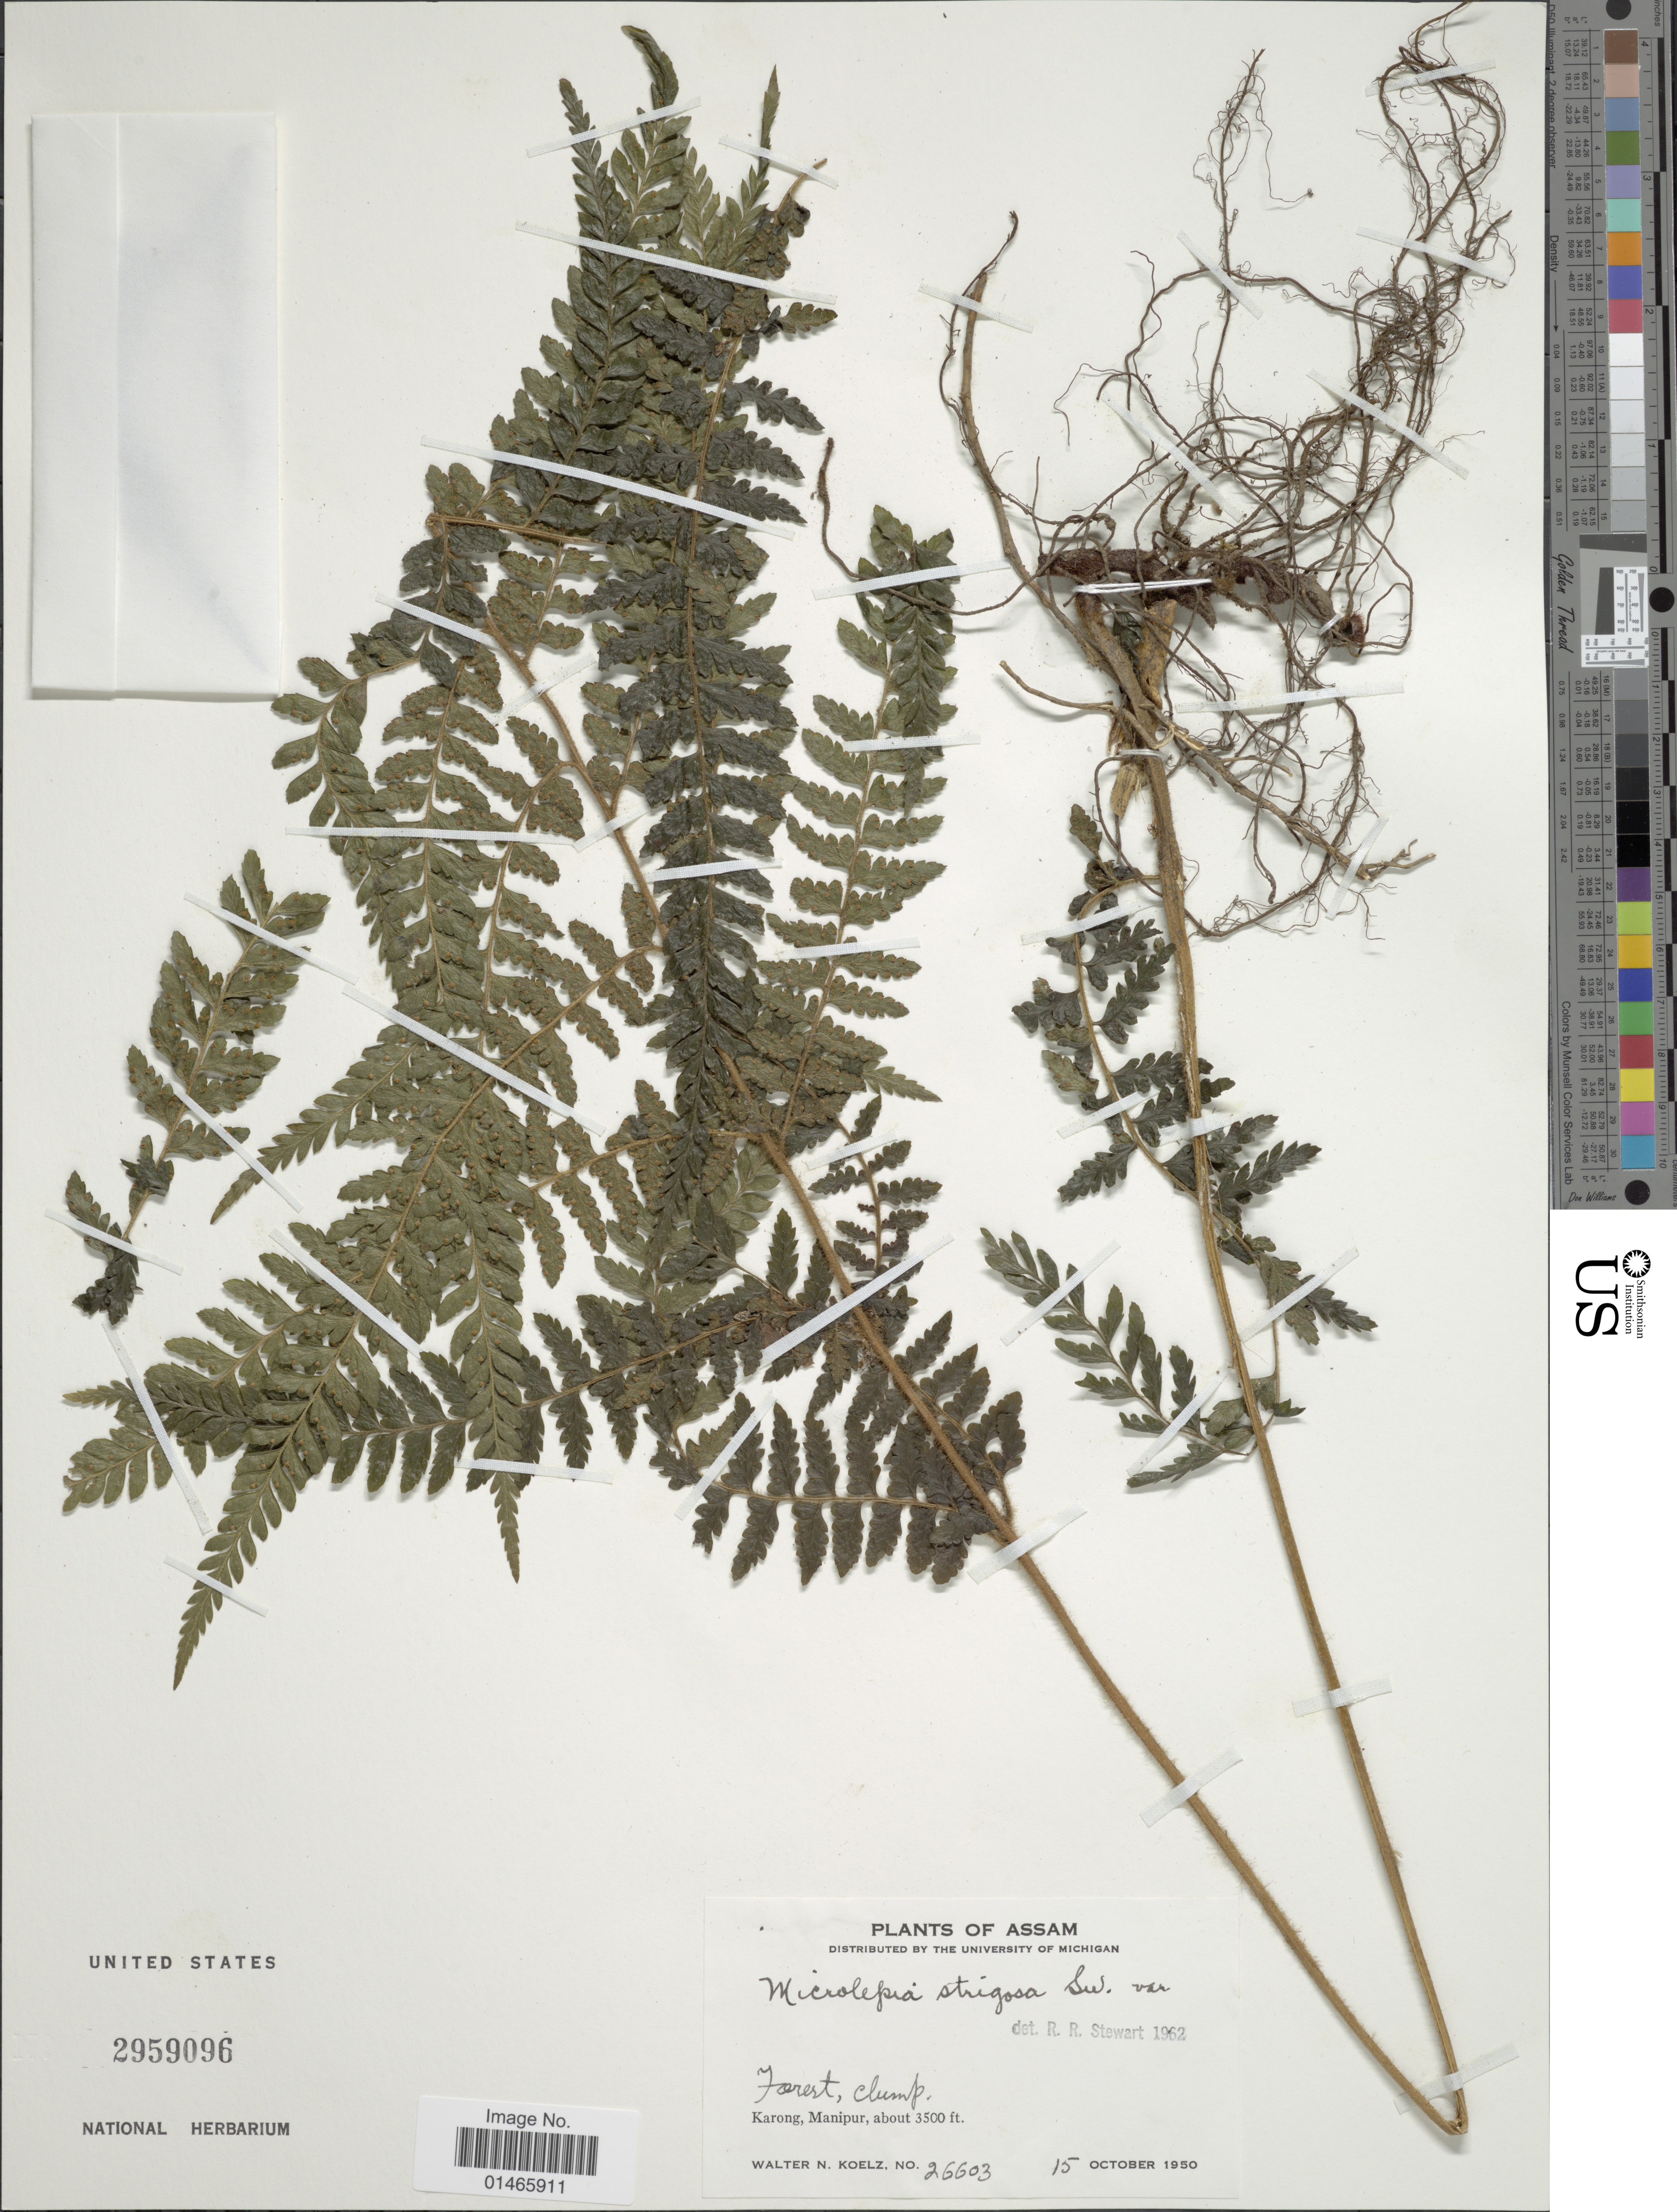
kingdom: Plantae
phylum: Tracheophyta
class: Polypodiopsida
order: Polypodiales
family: Dennstaedtiaceae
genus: Microlepia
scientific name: Microlepia strigosa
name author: (Thunb.) J. Presl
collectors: W. N. Koelz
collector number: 26603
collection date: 1950-10-15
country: India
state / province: Manipur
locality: Karong, Manipur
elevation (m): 1067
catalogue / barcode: US 2959096